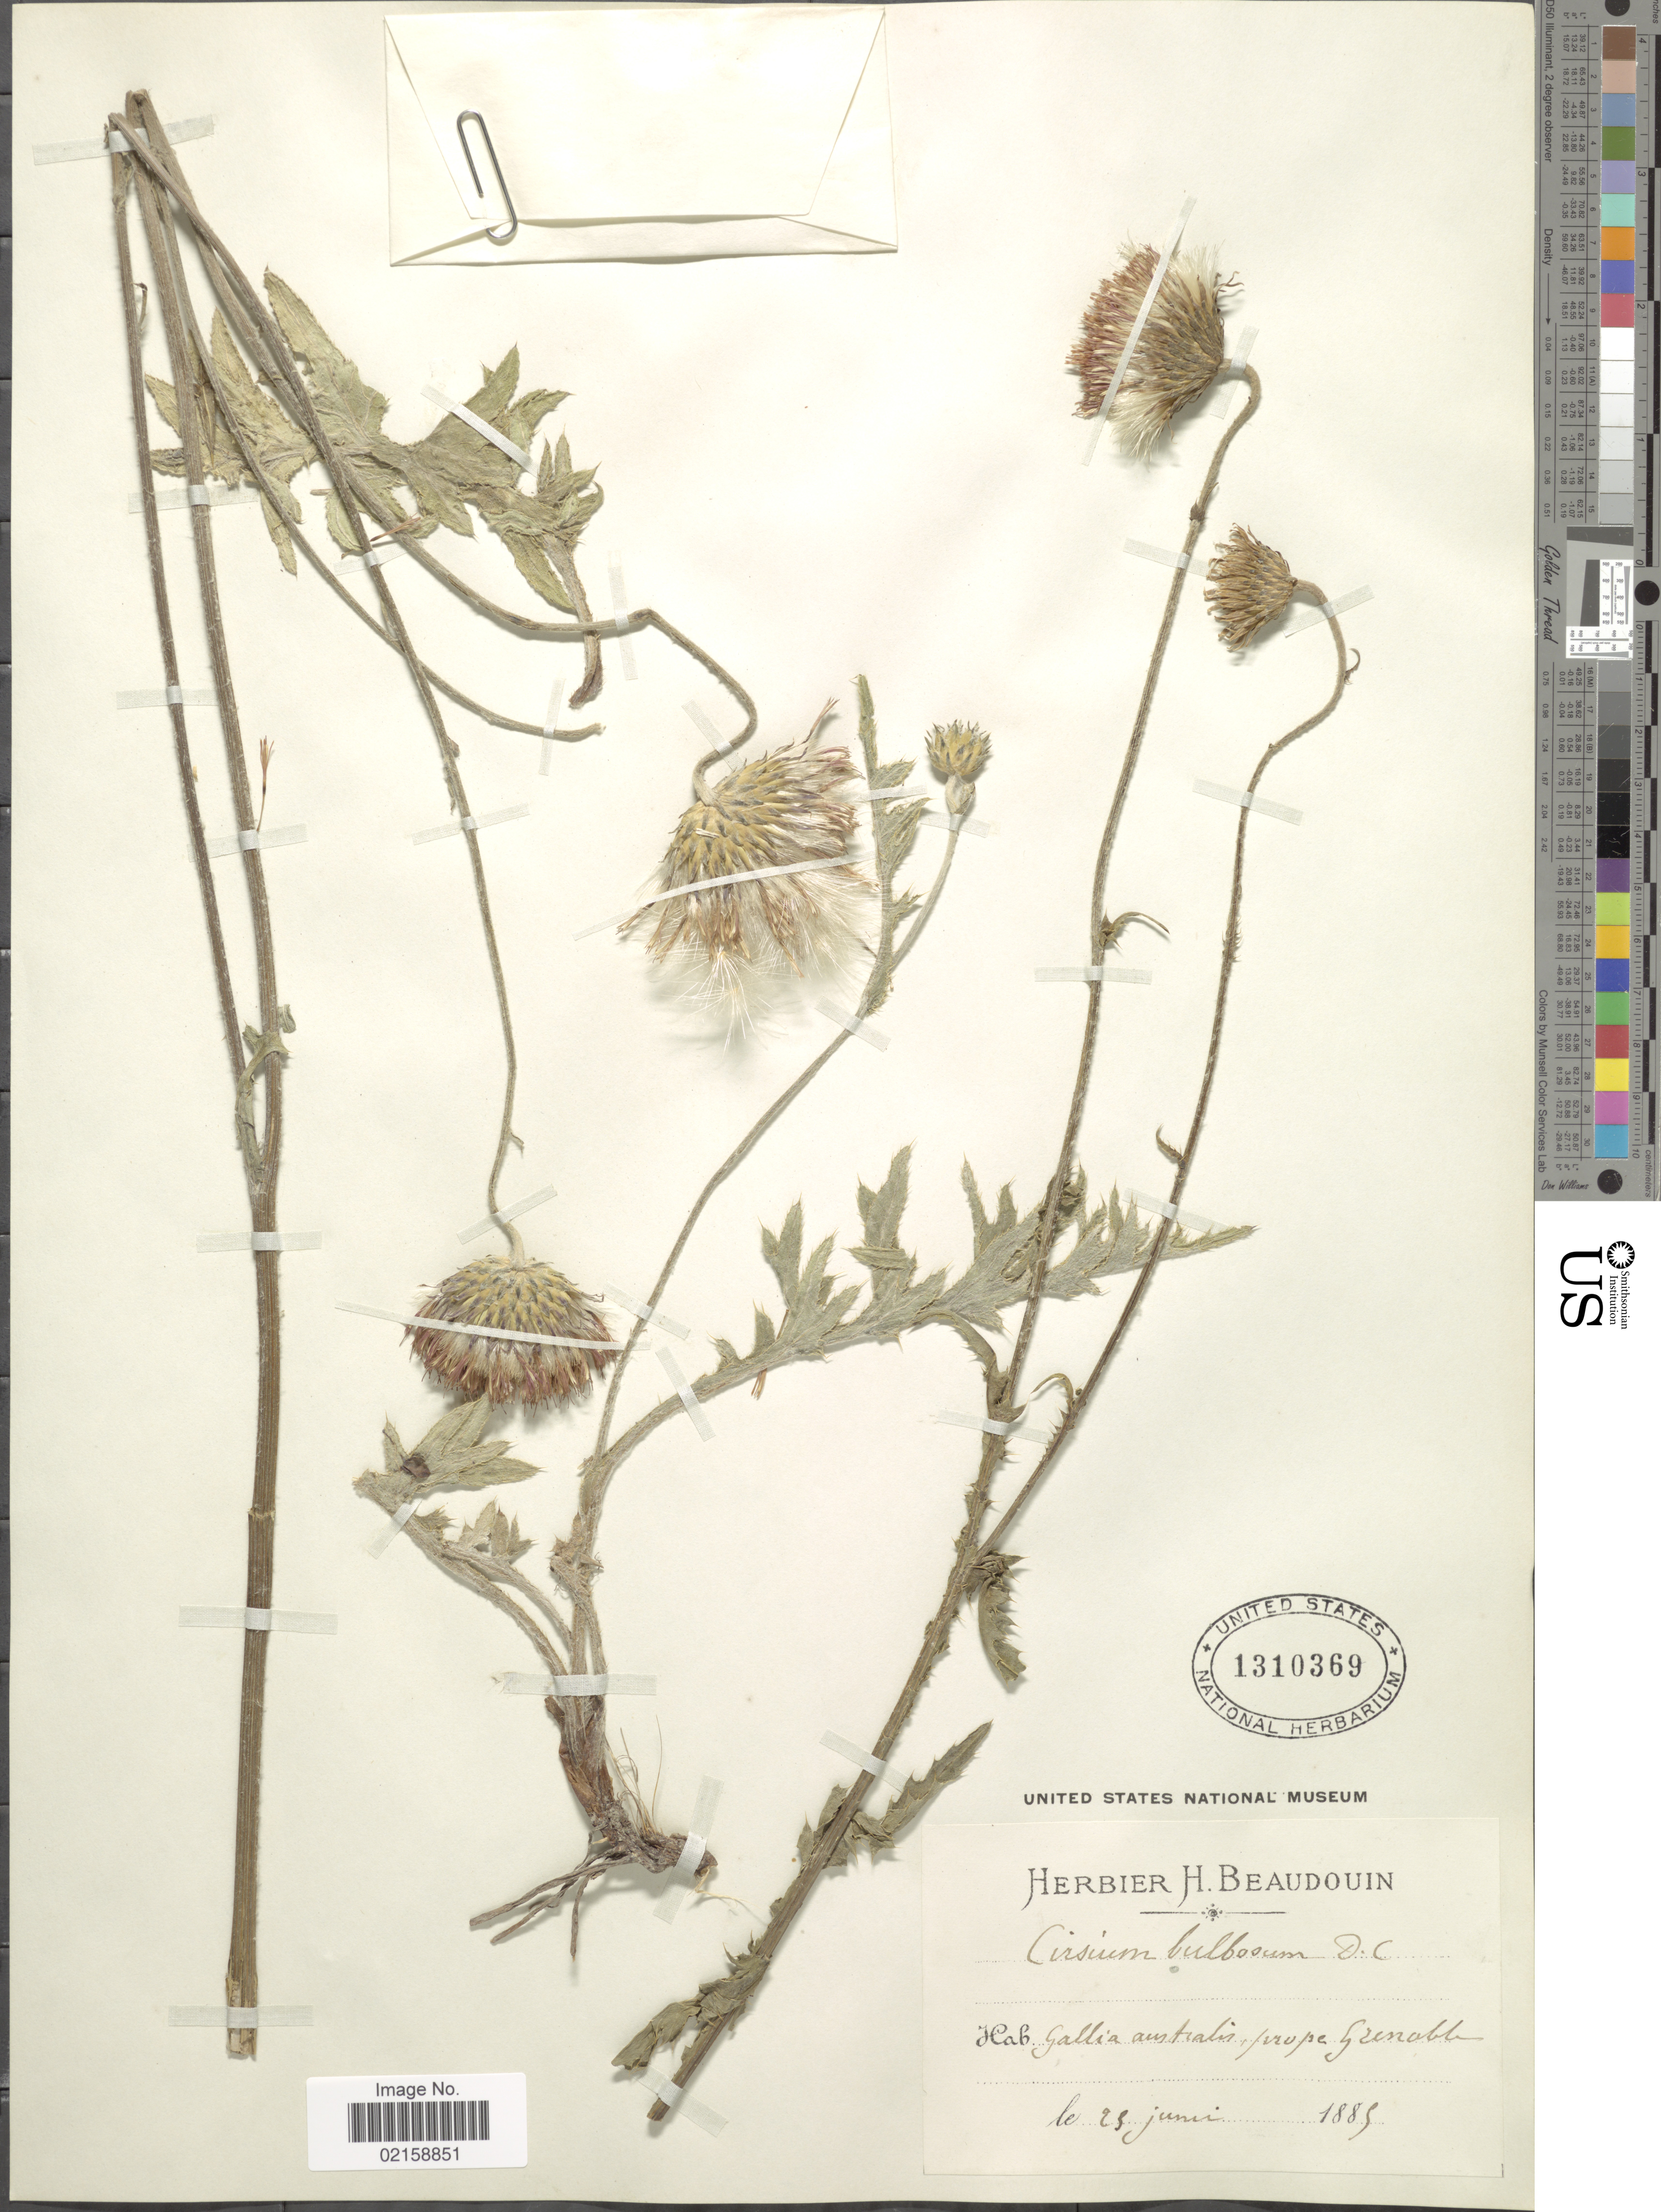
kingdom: Plantae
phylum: Tracheophyta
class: Magnoliopsida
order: Asterales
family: Asteraceae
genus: Cirsium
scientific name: Cirsium tuberosum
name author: (L.) All.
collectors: ex herb. H. Beaudouin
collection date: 1889-06-23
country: France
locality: Gallia australis, prope Grenoble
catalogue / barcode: US 1310369